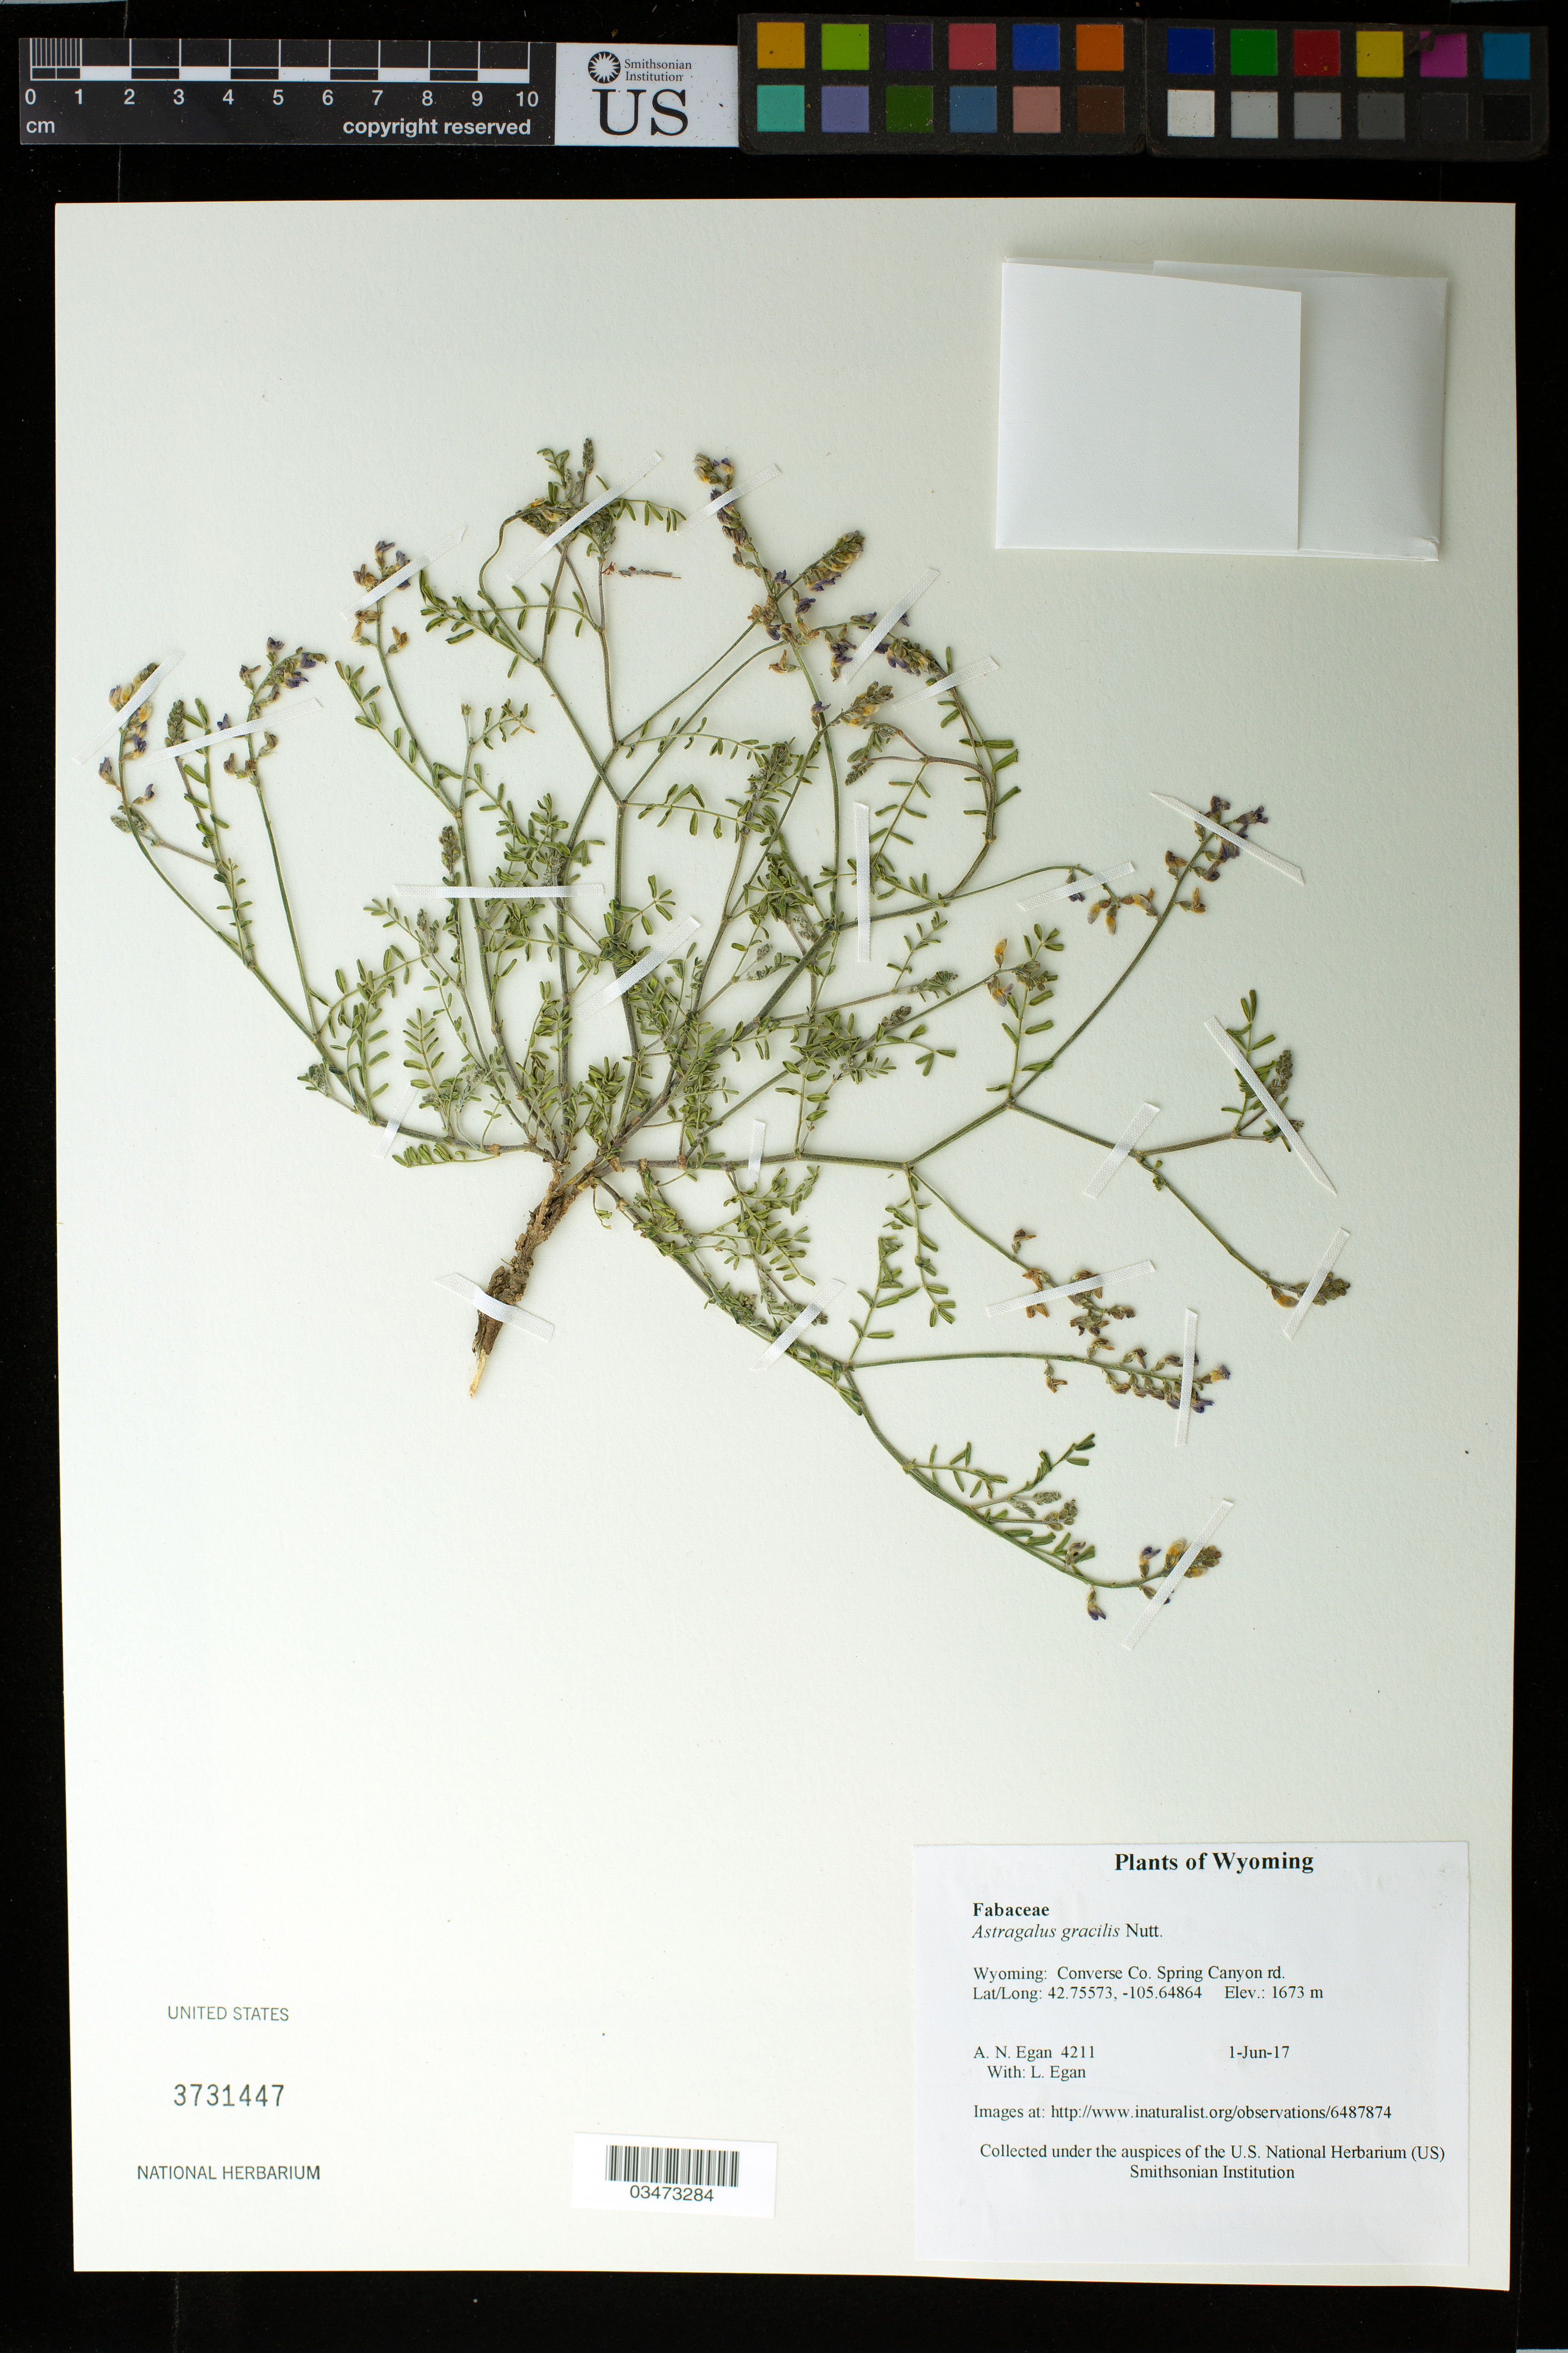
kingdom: Plantae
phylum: Tracheophyta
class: Magnoliopsida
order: Fabales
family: Fabaceae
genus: Astragalus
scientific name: Astragalus gracilis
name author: Nutt.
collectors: A. N. Egan & L. Egan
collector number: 4211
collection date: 2017-06-01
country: United States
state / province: Wyoming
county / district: Converse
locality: Spring Canyon rd.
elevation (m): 1673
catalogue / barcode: US 3731447